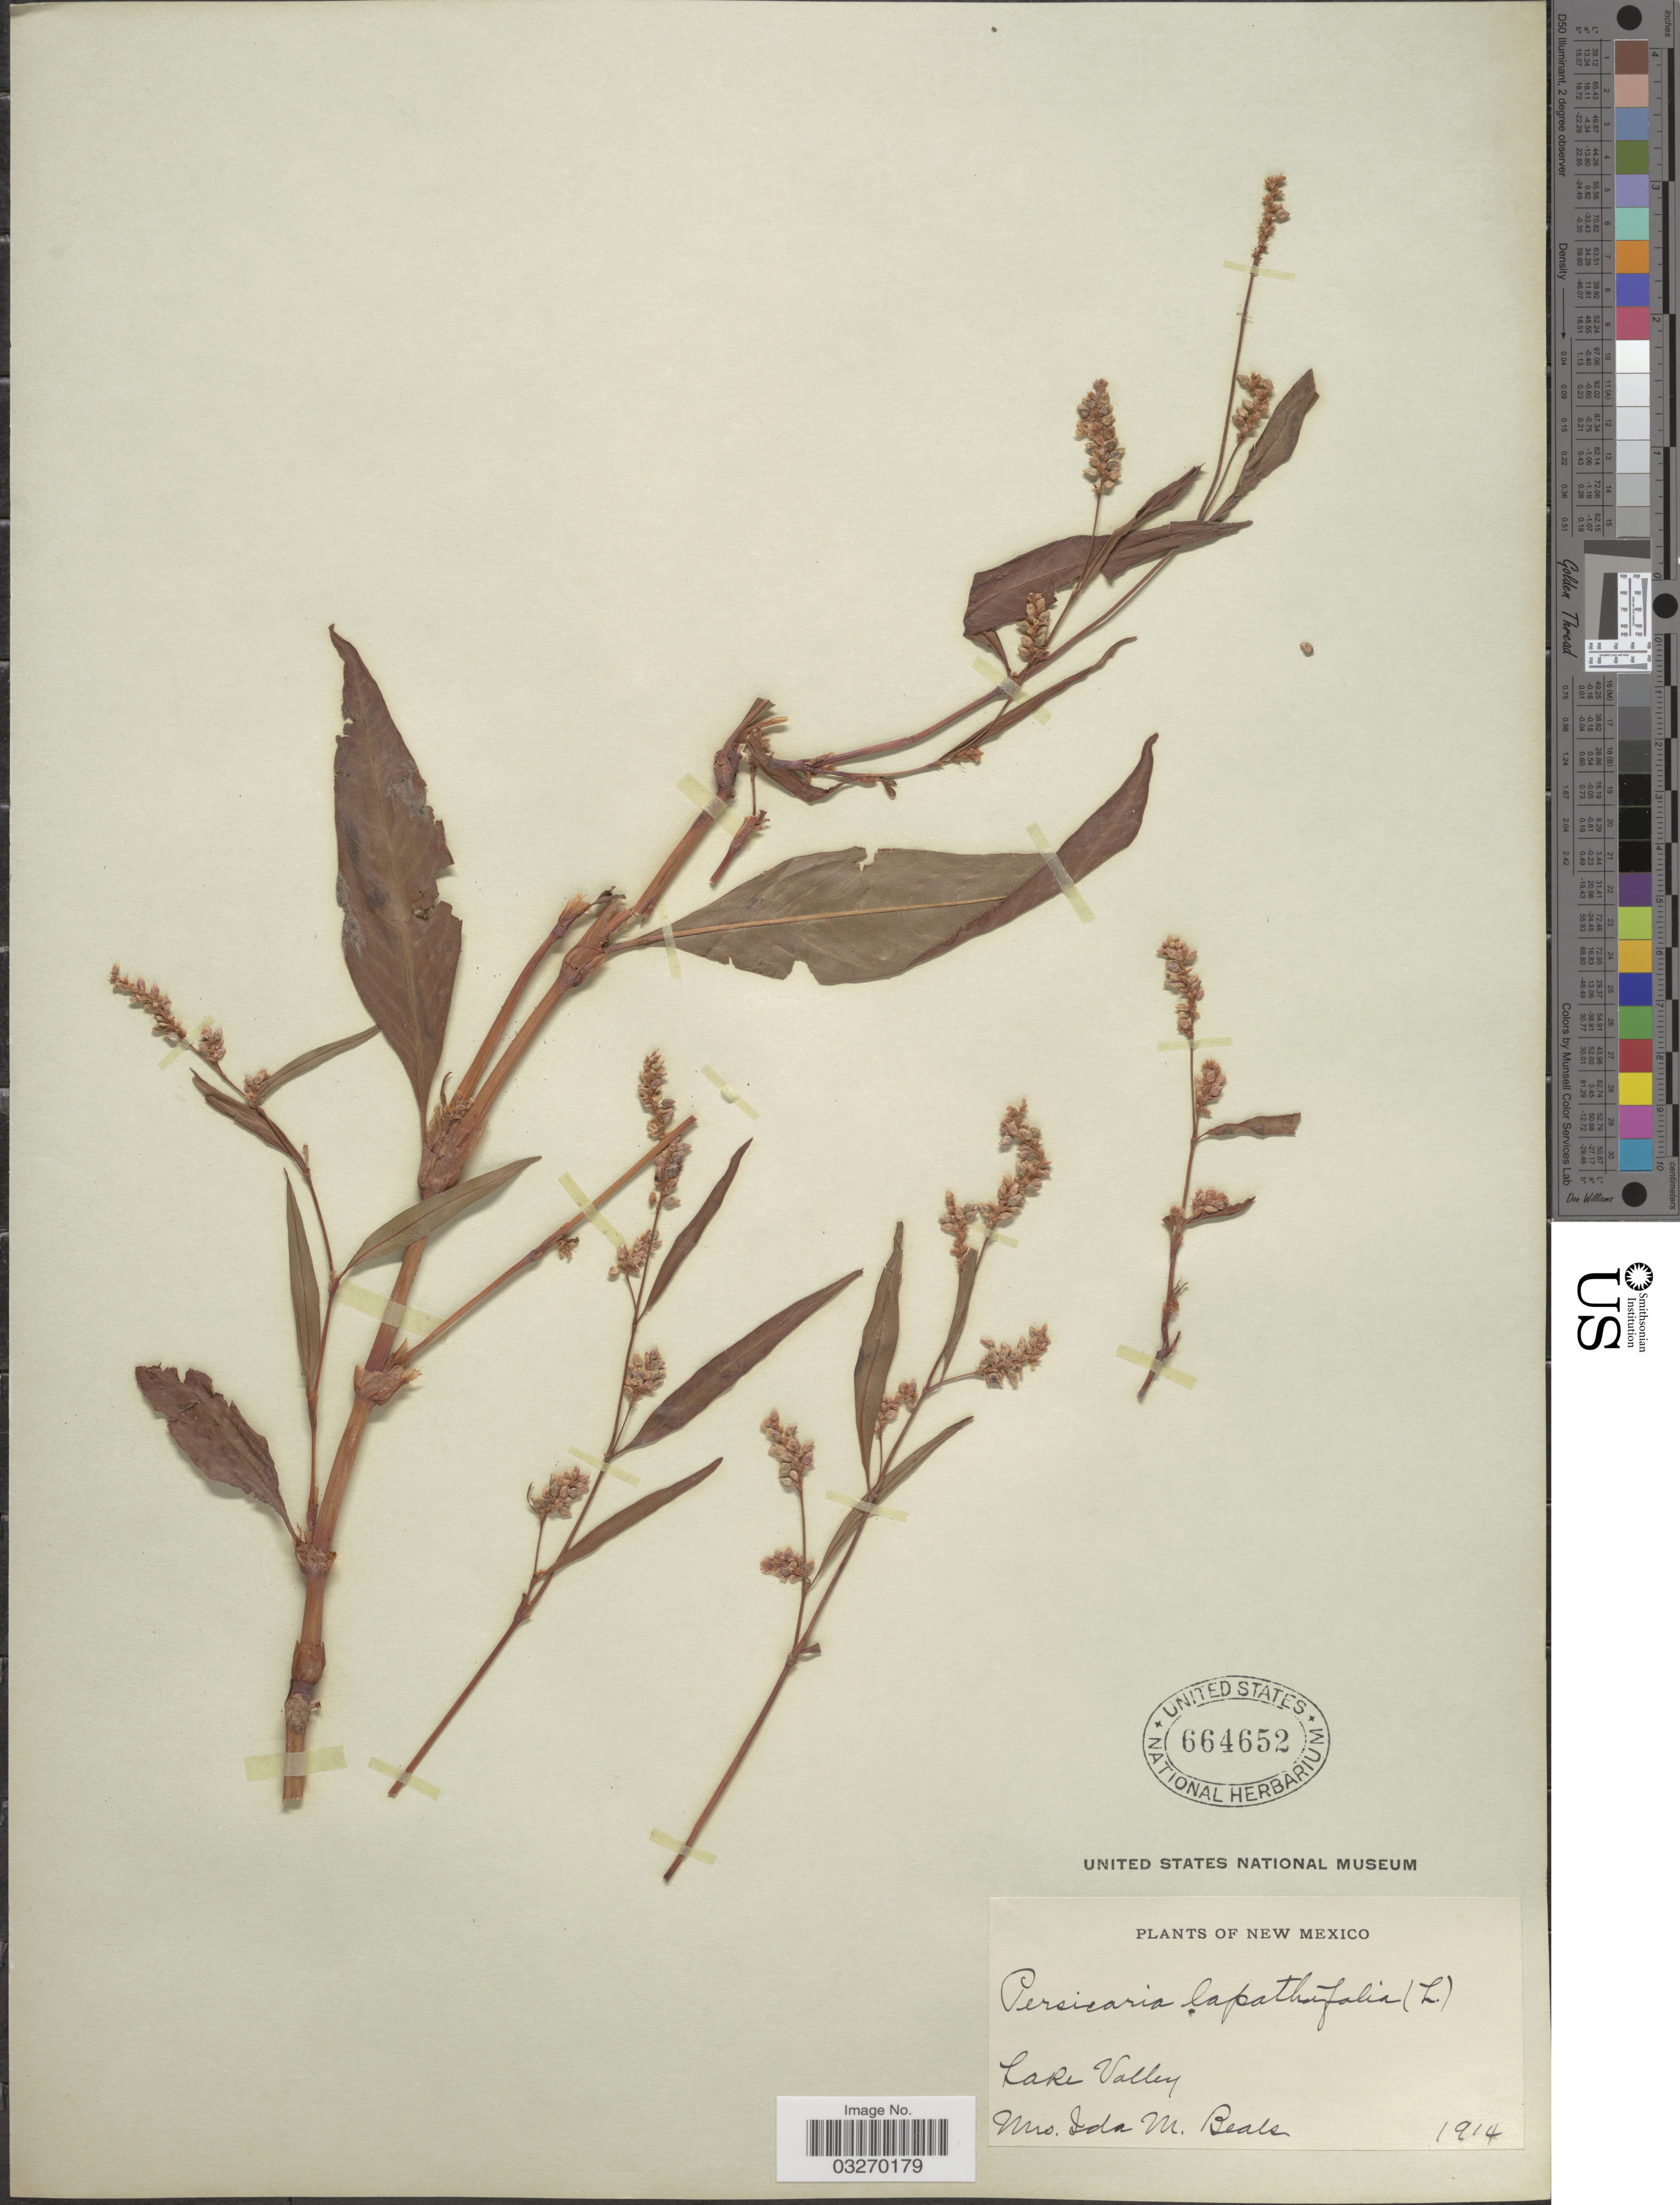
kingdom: Plantae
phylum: Tracheophyta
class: Magnoliopsida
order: Caryophyllales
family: Polygonaceae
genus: Persicaria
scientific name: Persicaria lapathifolia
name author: (L.) Delarbre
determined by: Atha, D. E.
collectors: I. M. Beals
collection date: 1914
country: United States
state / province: New Mexico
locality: Lake Valley.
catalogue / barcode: US 664652